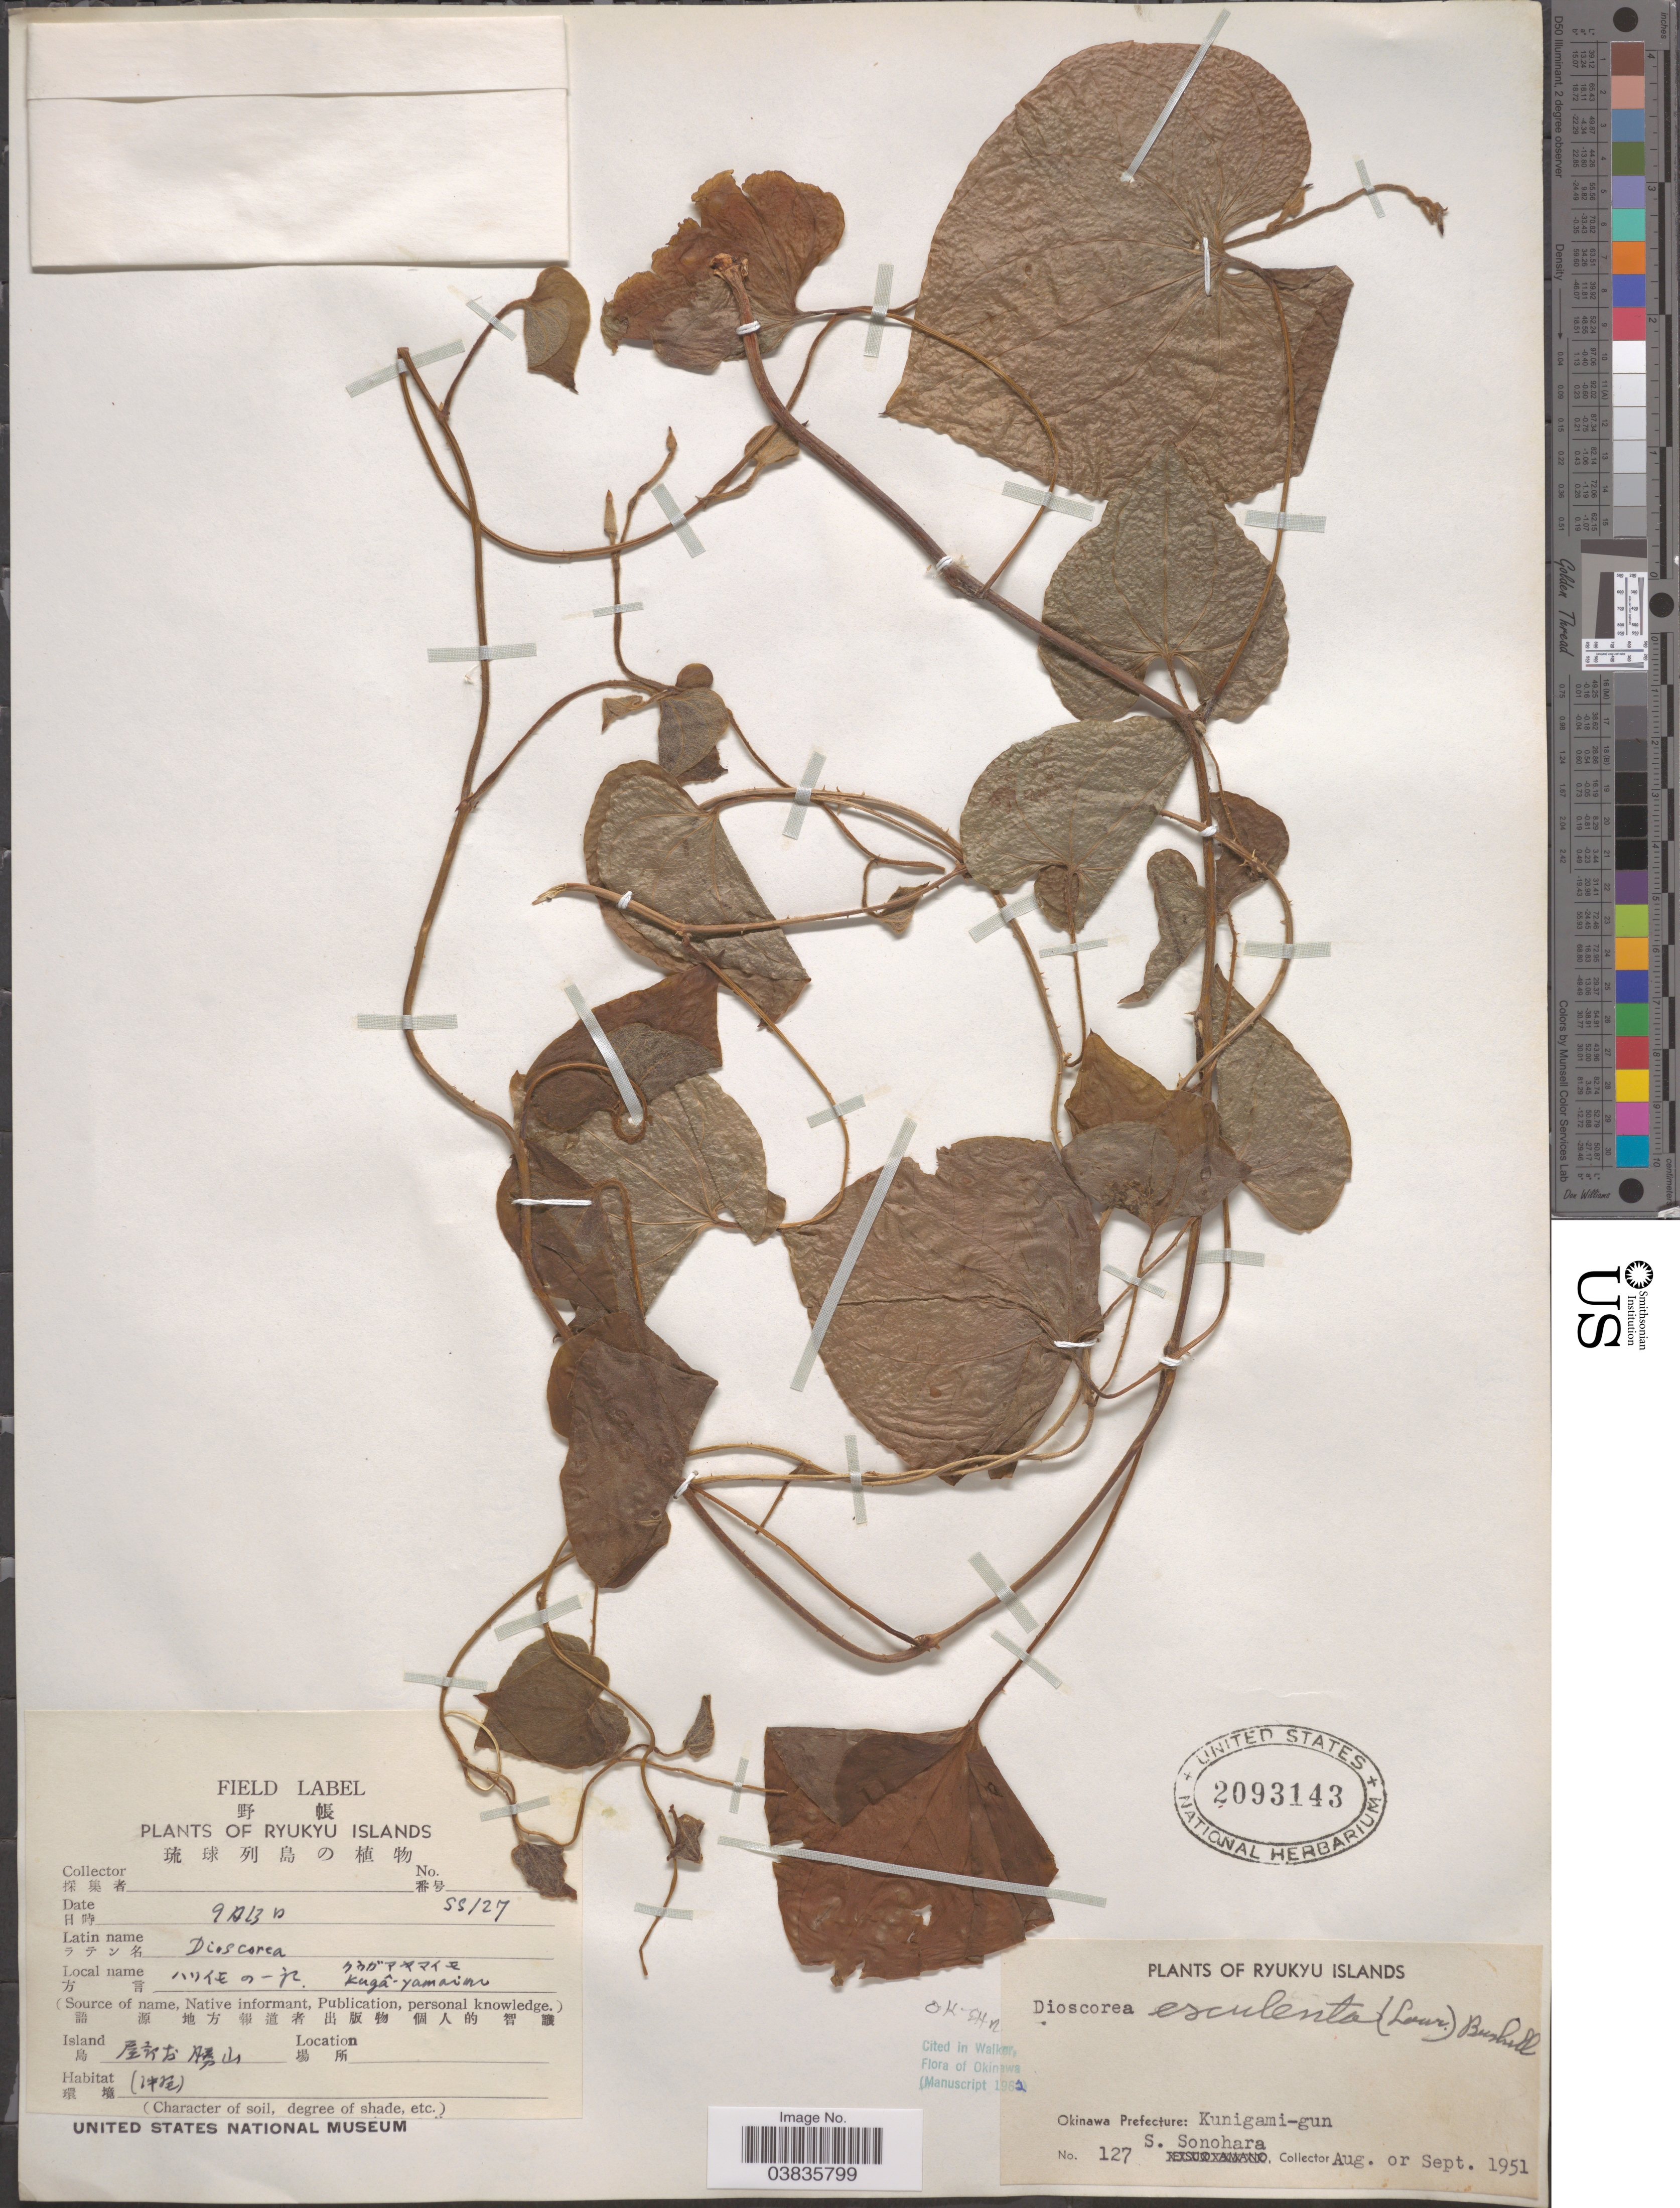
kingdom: Plantae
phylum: Tracheophyta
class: Liliopsida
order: Dioscoreales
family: Dioscoreaceae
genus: Dioscorea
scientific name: Dioscorea esculenta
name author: (Lour.) Burkill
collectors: S. Sonohara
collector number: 127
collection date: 1951-08/1951-09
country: Japan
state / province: Okinawa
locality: Ryukyu Islands. Okinawa Prefecture: Kunigami-gun.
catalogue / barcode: US 2093143